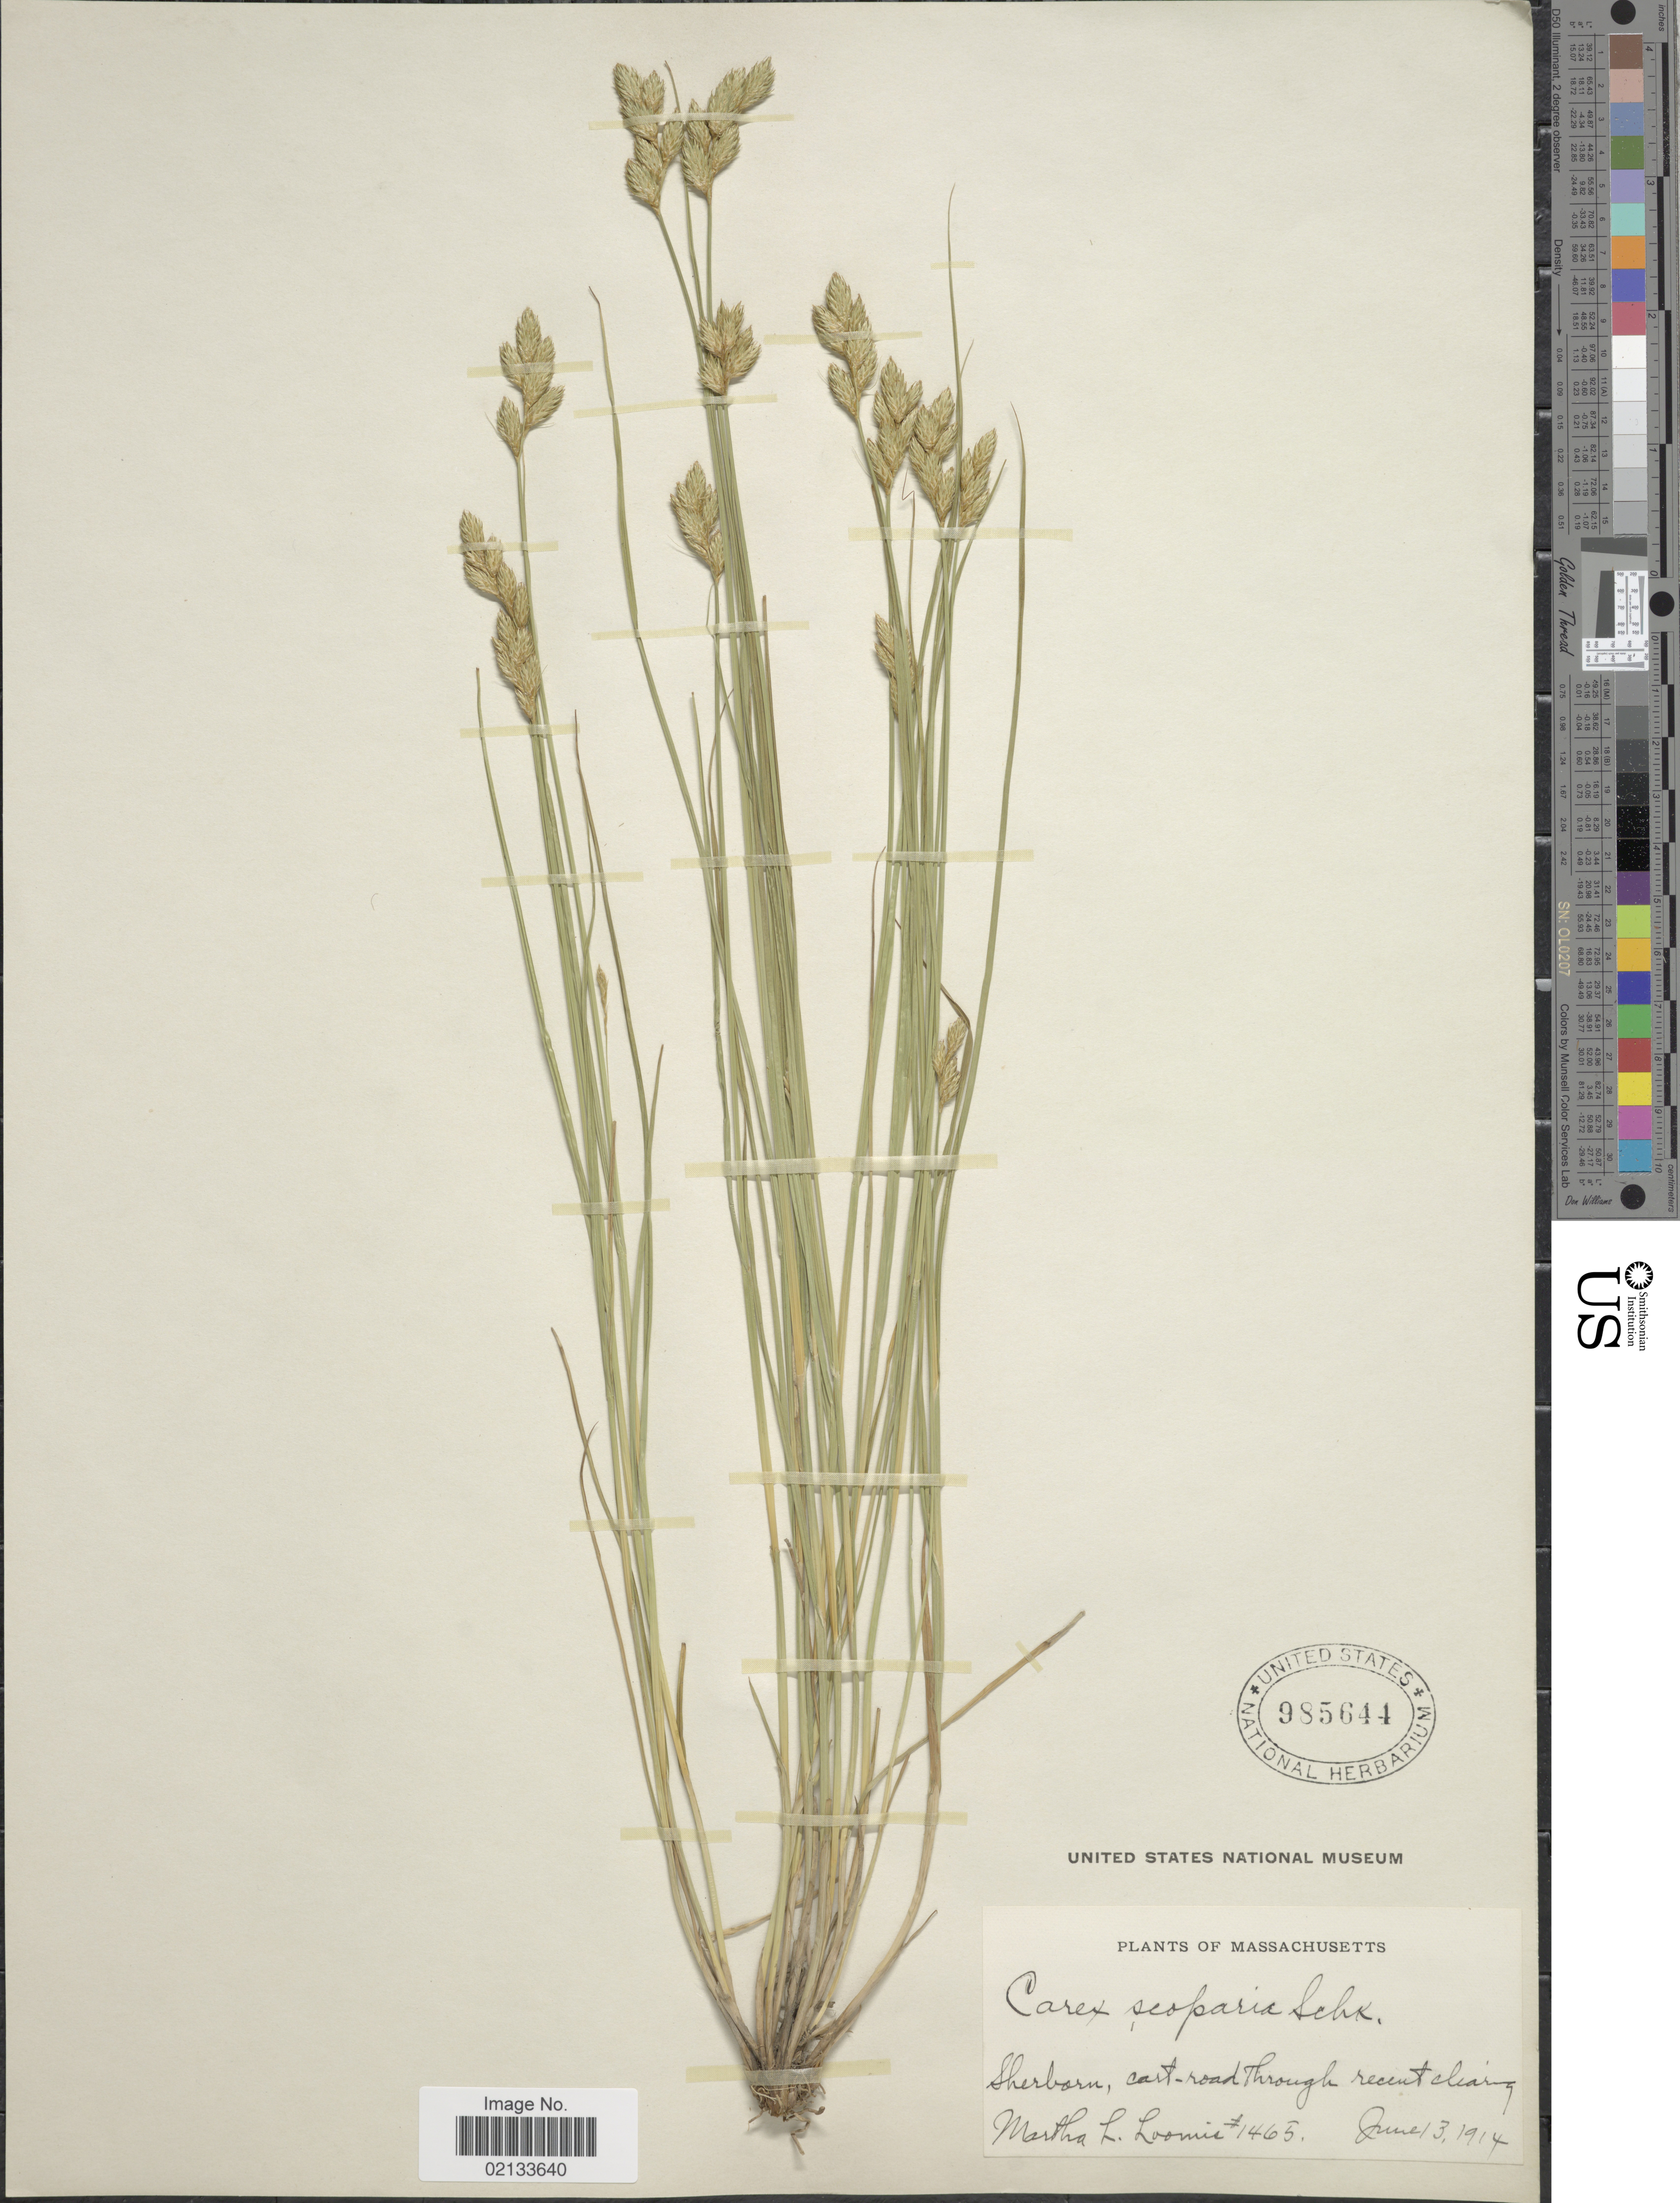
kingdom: Plantae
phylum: Tracheophyta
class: Liliopsida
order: Poales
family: Cyperaceae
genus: Carex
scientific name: Carex scoparia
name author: Schkuhr ex Willd.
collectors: M. L. Loomis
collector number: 1465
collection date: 1914-06-13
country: United States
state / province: Massachusetts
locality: Sherborn, cart-road through recent clearing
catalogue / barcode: US 985644